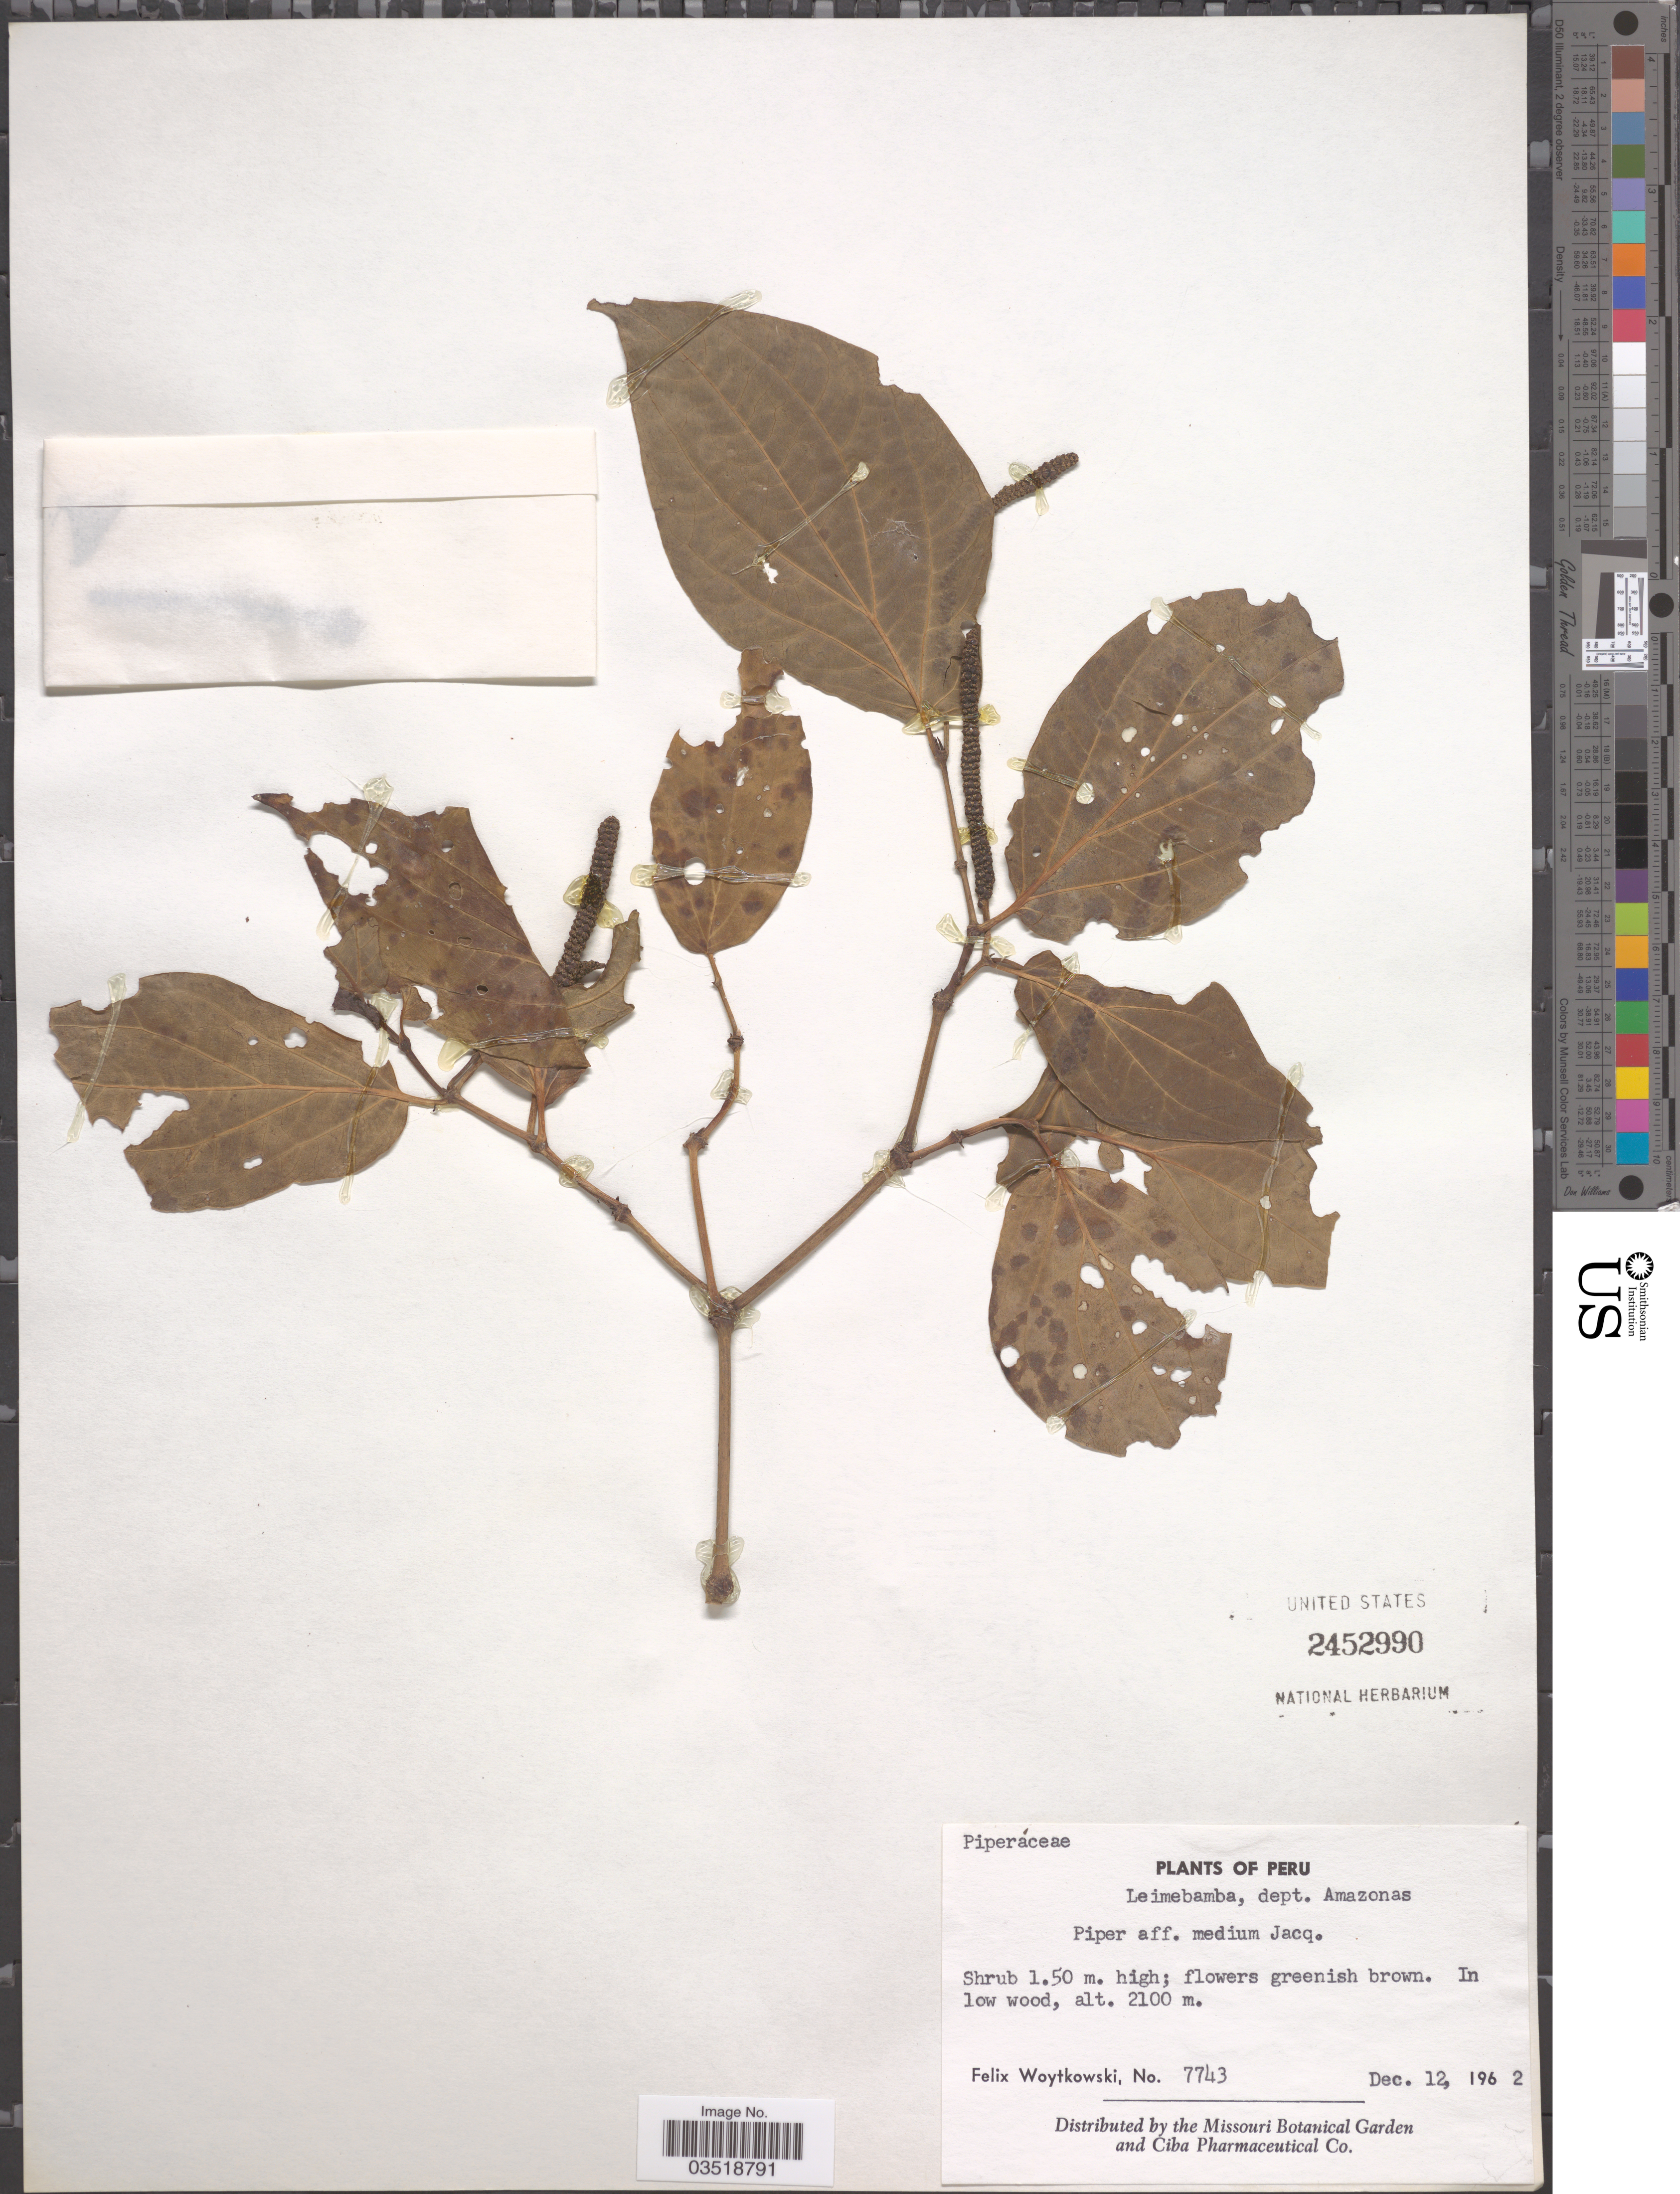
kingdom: Plantae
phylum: Tracheophyta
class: Magnoliopsida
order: Piperales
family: Piperaceae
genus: Piper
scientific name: Piper sp.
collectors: F. Woytkowski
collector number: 7743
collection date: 1962-12-12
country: Peru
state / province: Amazonas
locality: Leimebamba, dept. Amazonas.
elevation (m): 2100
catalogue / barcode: US 2452990